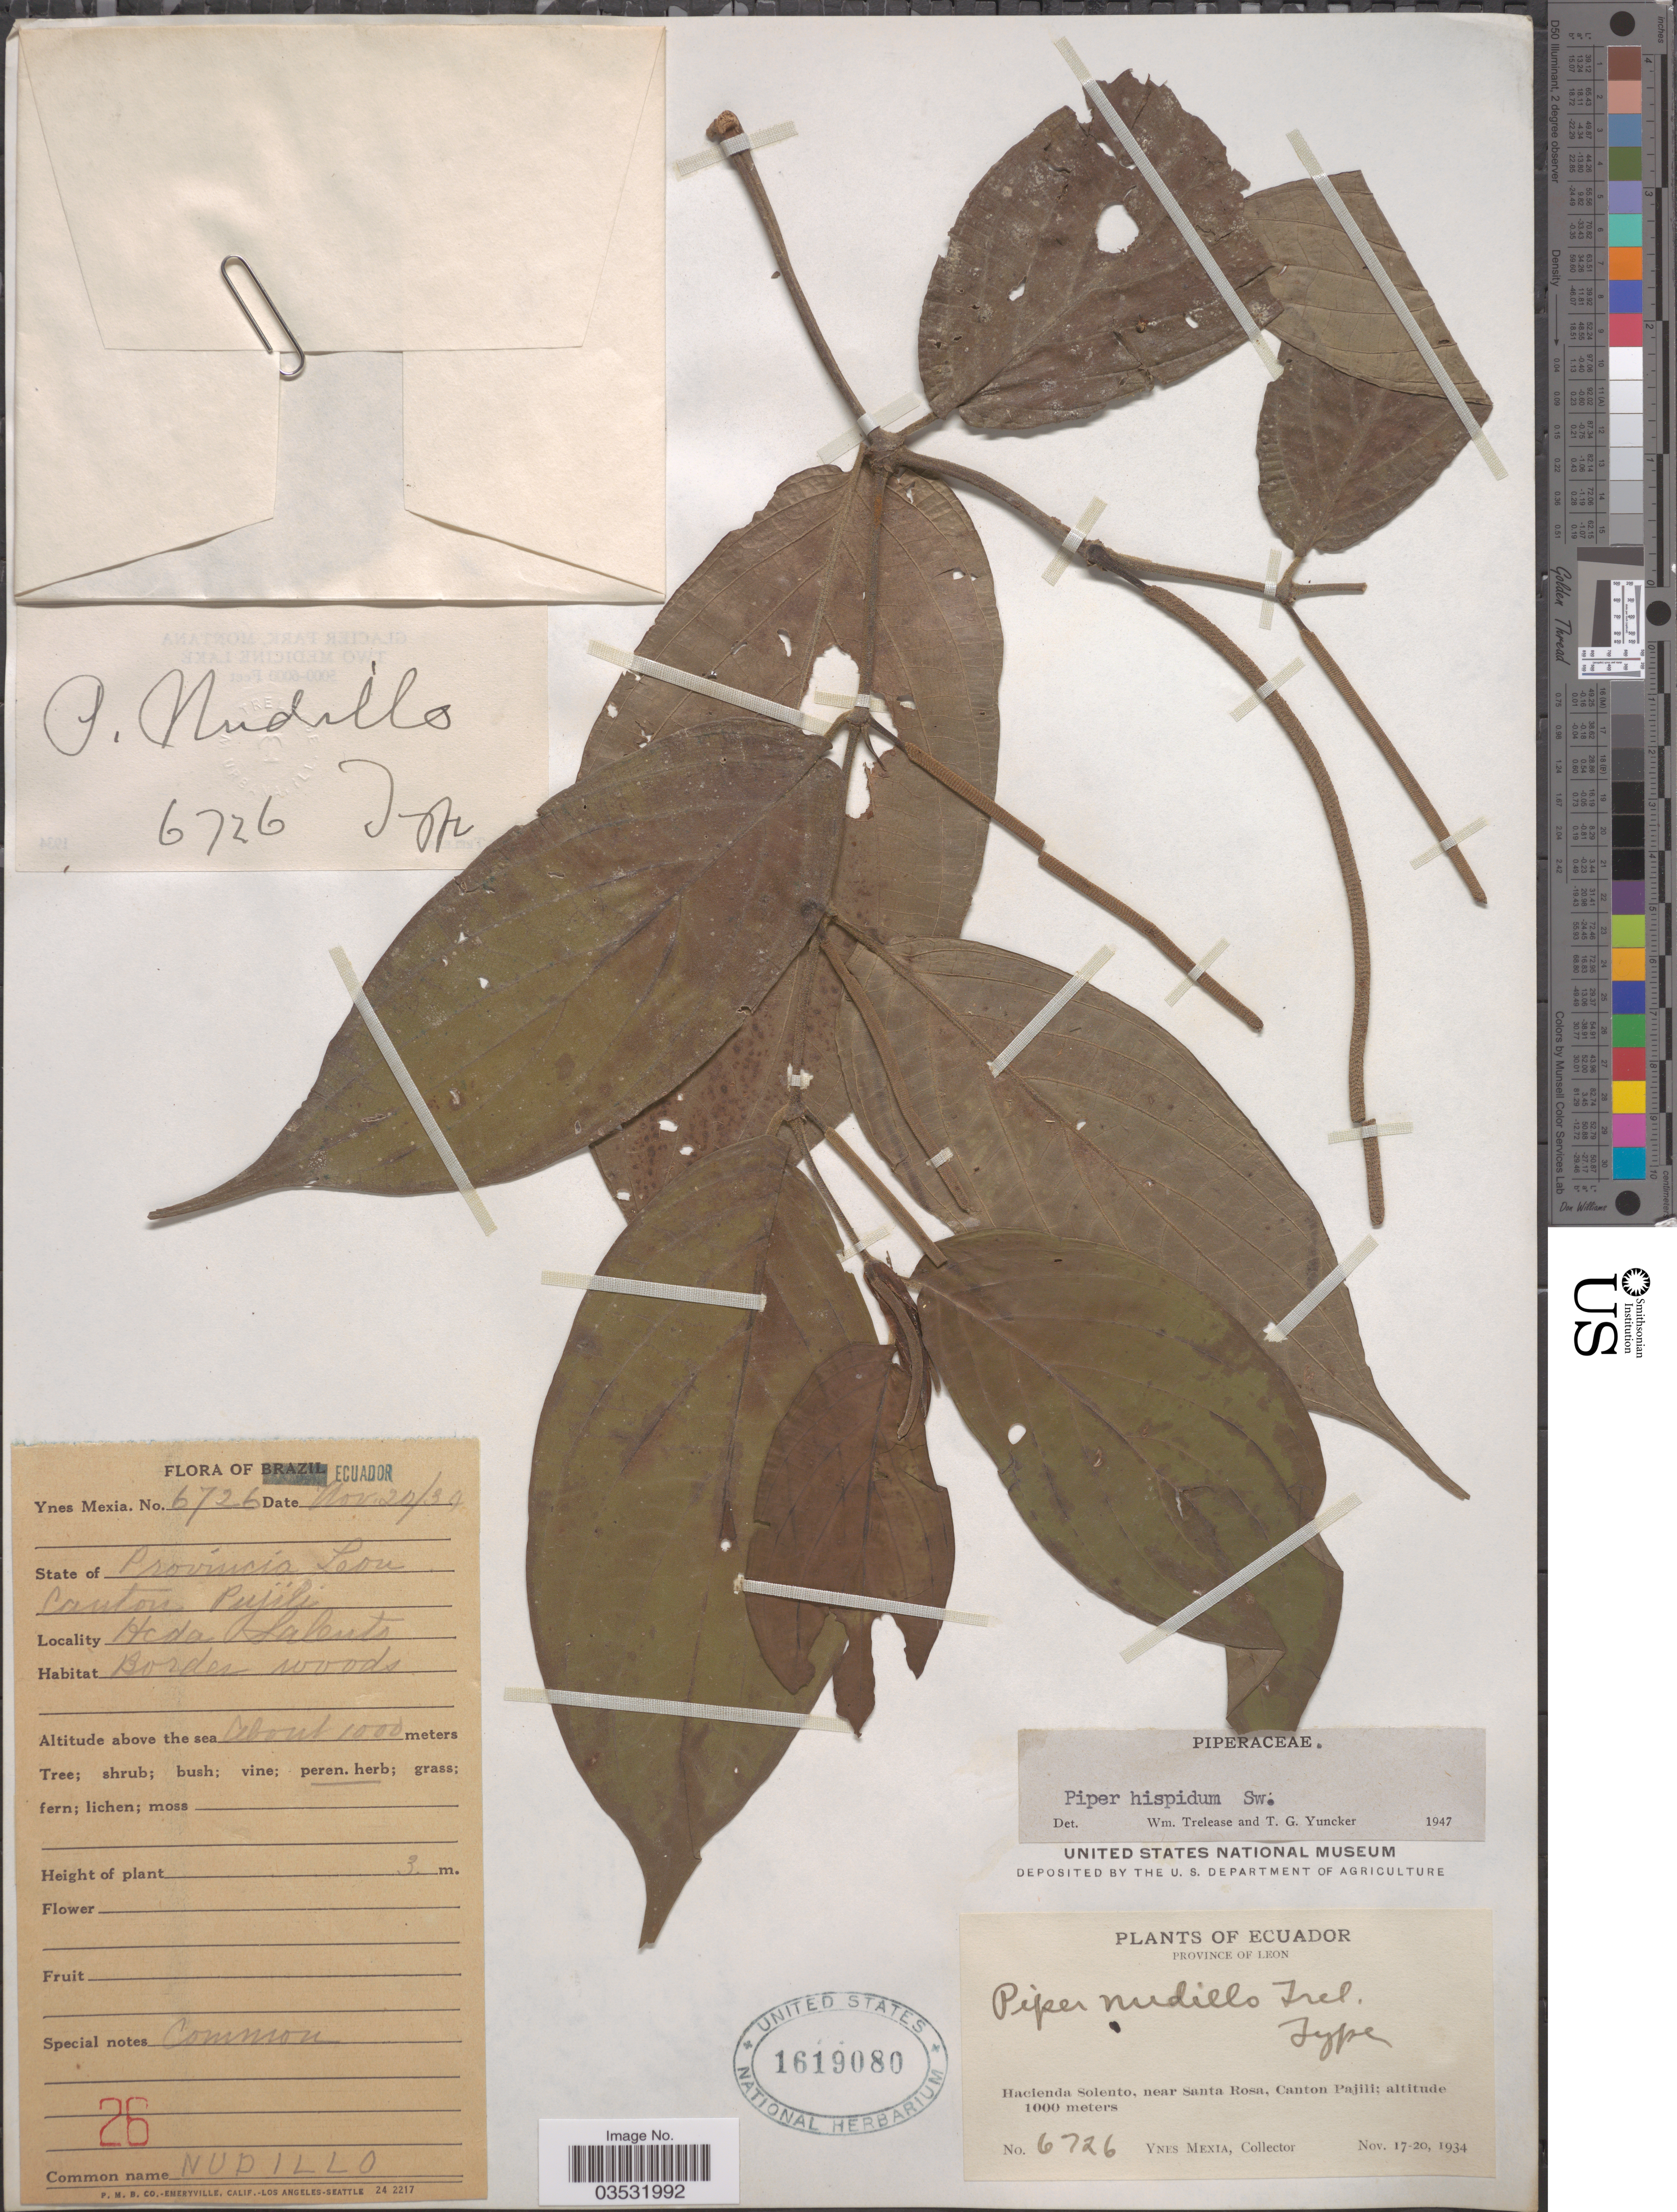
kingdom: Plantae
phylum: Tracheophyta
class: Magnoliopsida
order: Piperales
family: Piperaceae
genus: Piper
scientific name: Piper hispidum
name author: Sw.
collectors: Y. Mexia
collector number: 6726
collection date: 1934-11-20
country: Ecuador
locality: Province of Leon. Hacienda Solento, near Santa Rosa, Canton Pajili.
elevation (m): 1000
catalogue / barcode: US 1619080